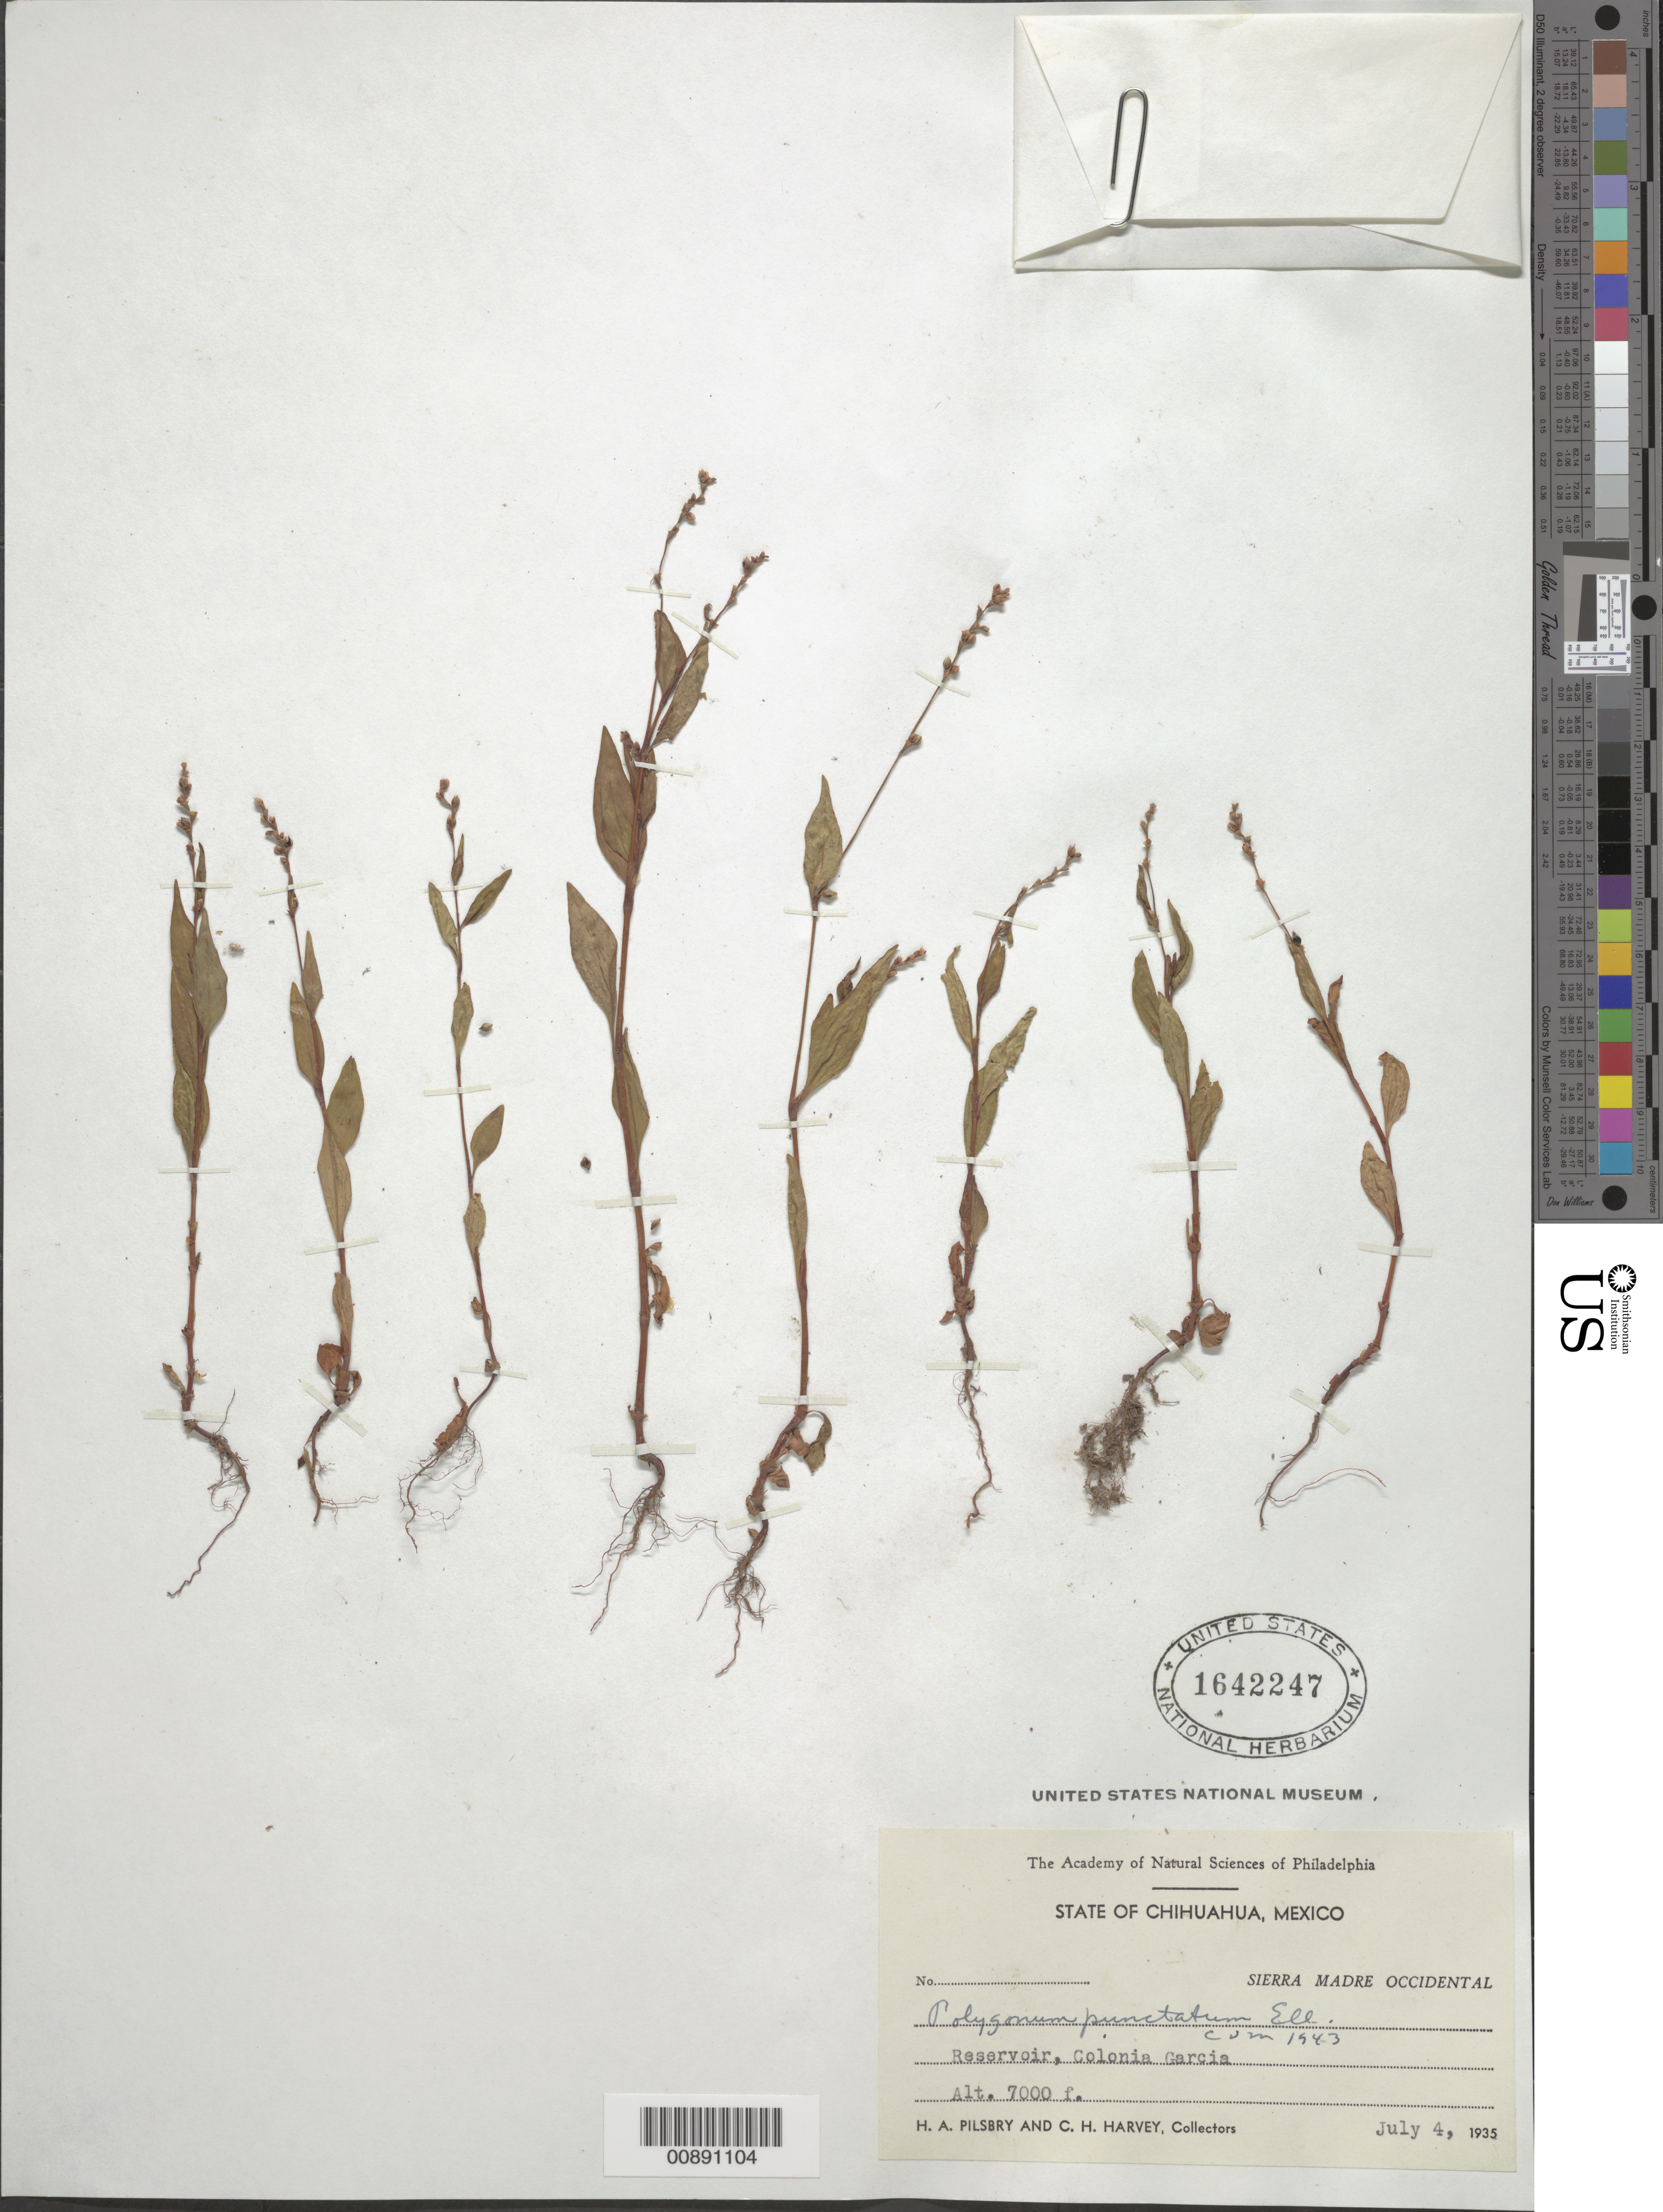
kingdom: Plantae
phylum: Tracheophyta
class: Magnoliopsida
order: Caryophyllales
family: Polygonaceae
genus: Polygonum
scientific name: Polygonum punctatum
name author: Elliott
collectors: H. Pilsbry & C. H. Harvey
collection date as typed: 04 Jul 1935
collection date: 1935-07-04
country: Mexico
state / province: Chihuahua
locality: Colonia García. Sierra Madre Occidental, Chihuahua.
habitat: Reservoir.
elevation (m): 2134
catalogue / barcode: US 1642247